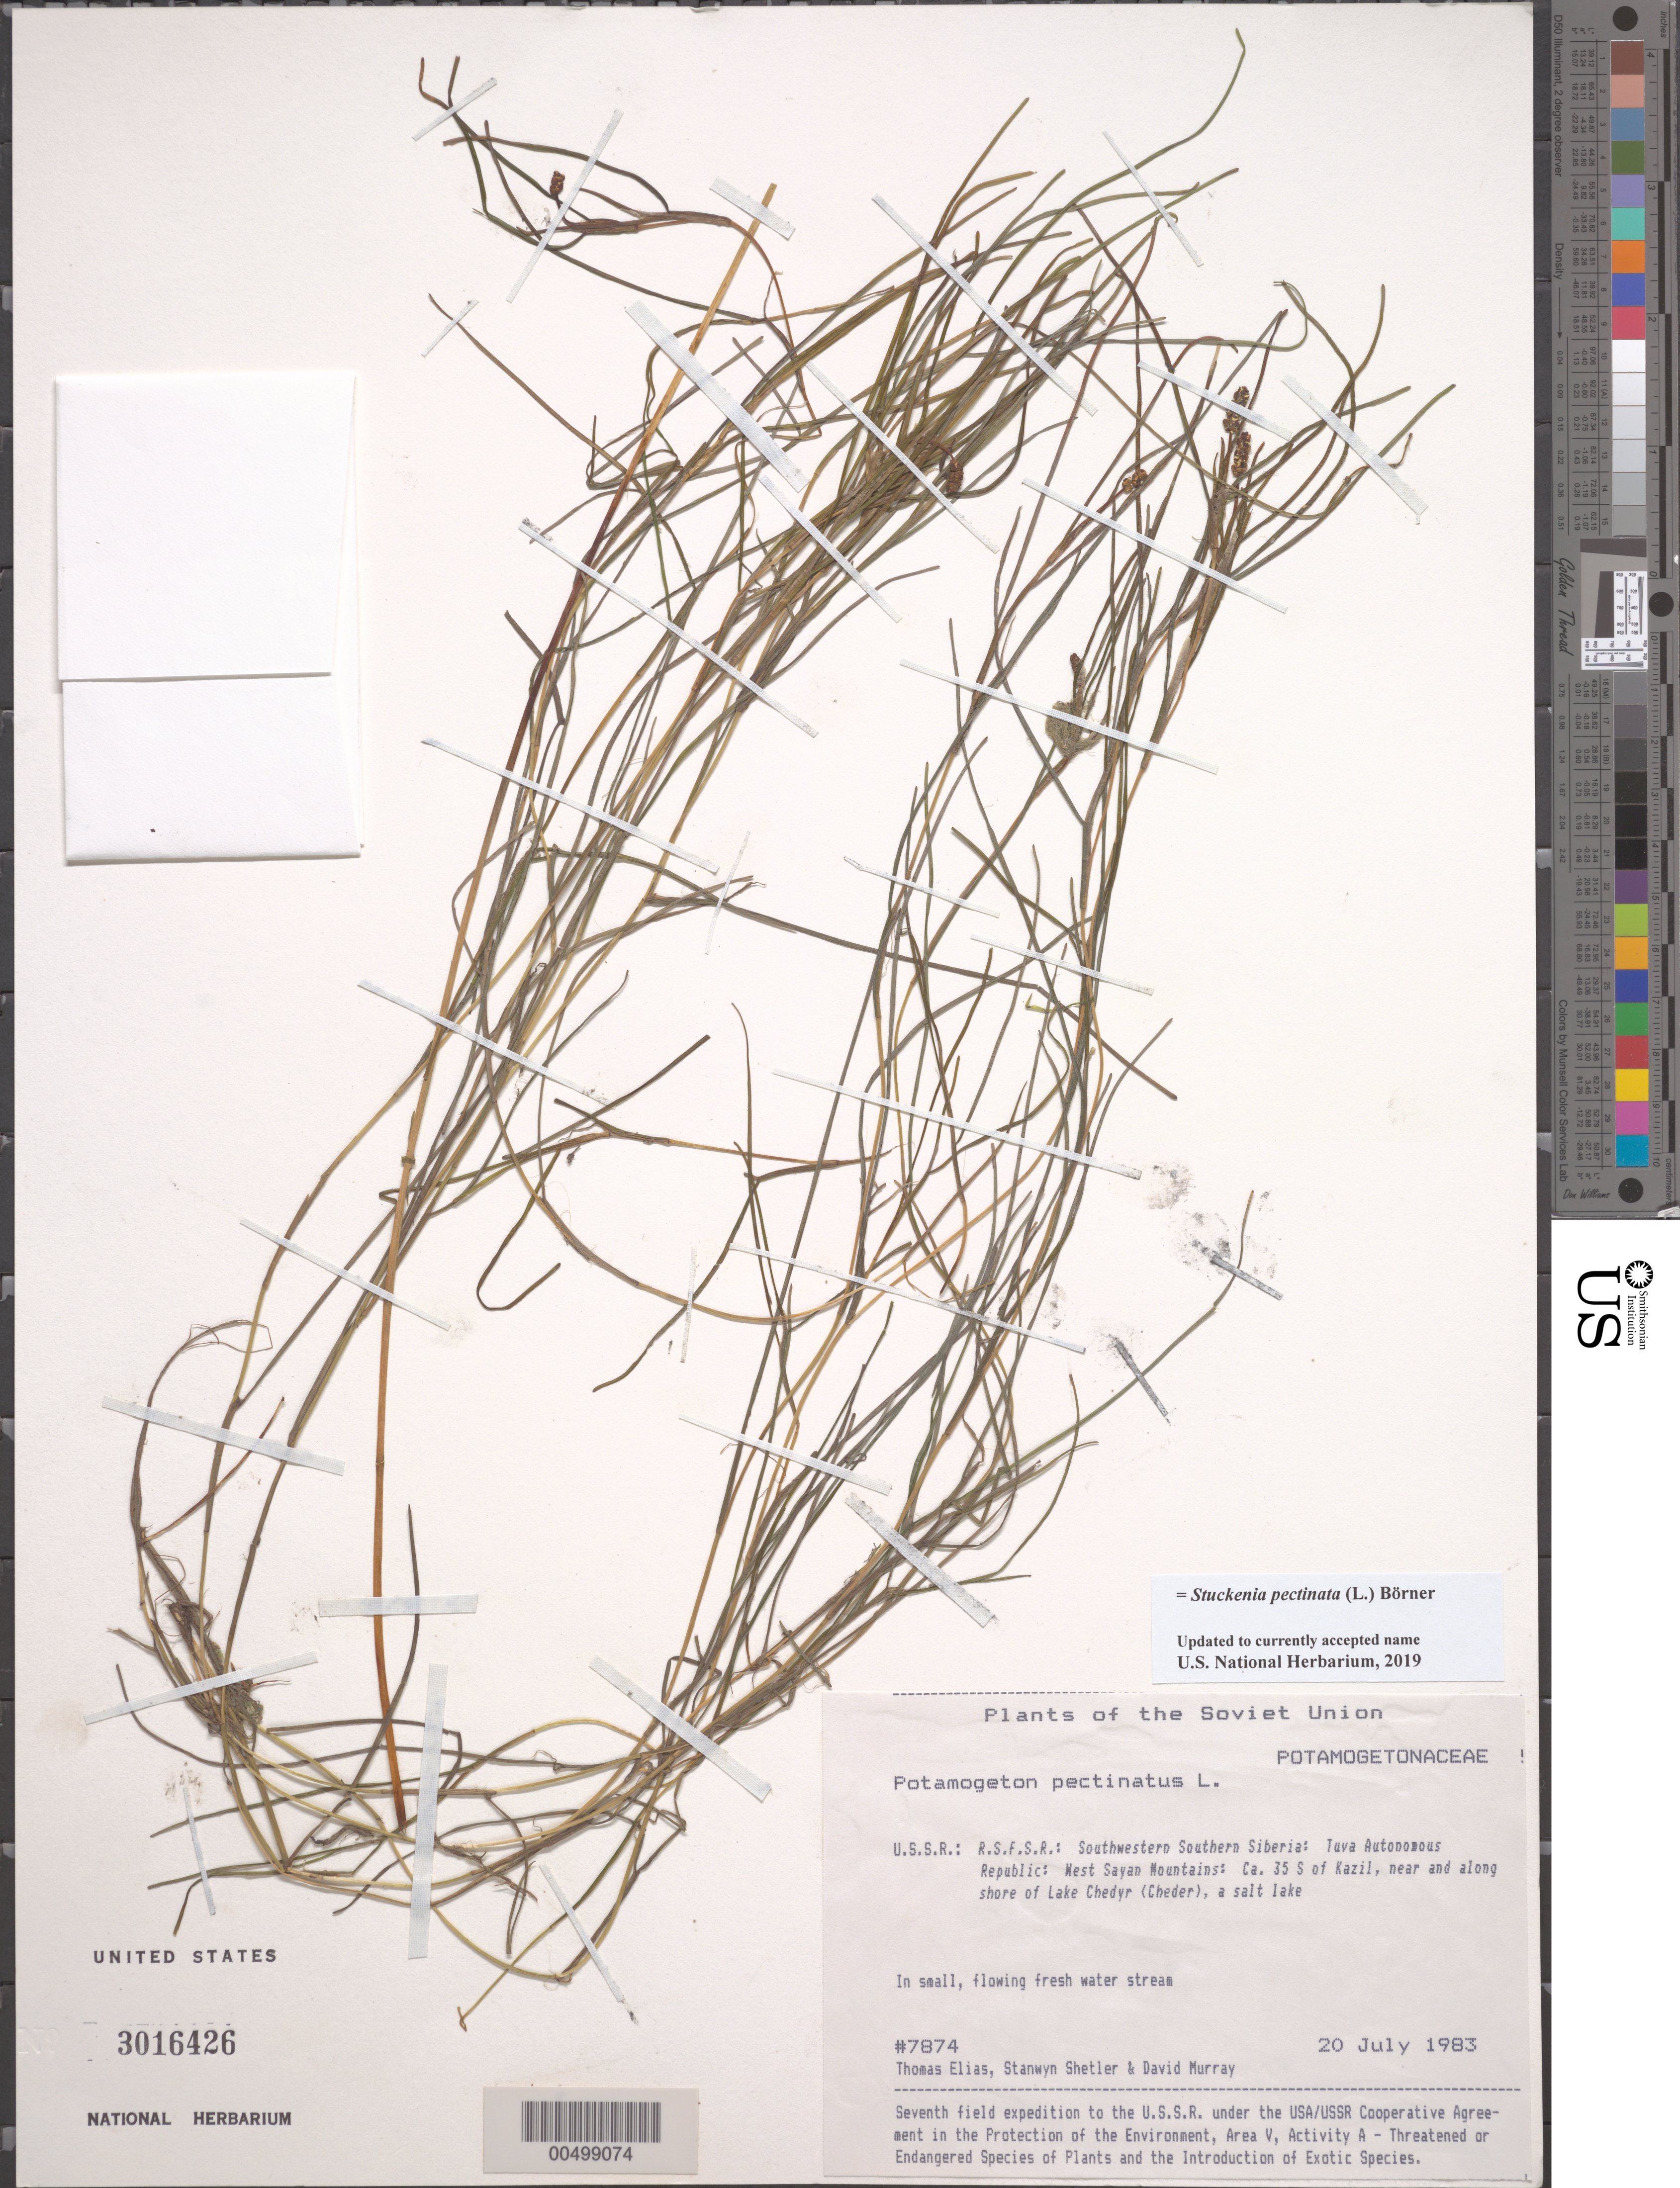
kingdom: Plantae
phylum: Tracheophyta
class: Liliopsida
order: Alismatales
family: Potamogetonaceae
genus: Stuckenia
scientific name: Stuckenia pectinata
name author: (L.) Börner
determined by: Strong, Mark T., (BOT), Smithsonian Institution - National Museum of Natural History (UNITED STATES)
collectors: T. Elias, S. Shetler & D. F. Murray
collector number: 7874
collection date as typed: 20 Jul 1983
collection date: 1983-07-20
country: Russian Federation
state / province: Tuva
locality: West Sayan Mountains, ca. 35 km S of Kazil [Kyzyl], near and along shore of Lake Chedyr (Cheder)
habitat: in small, flowing, fresh-water stream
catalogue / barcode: US 3016426